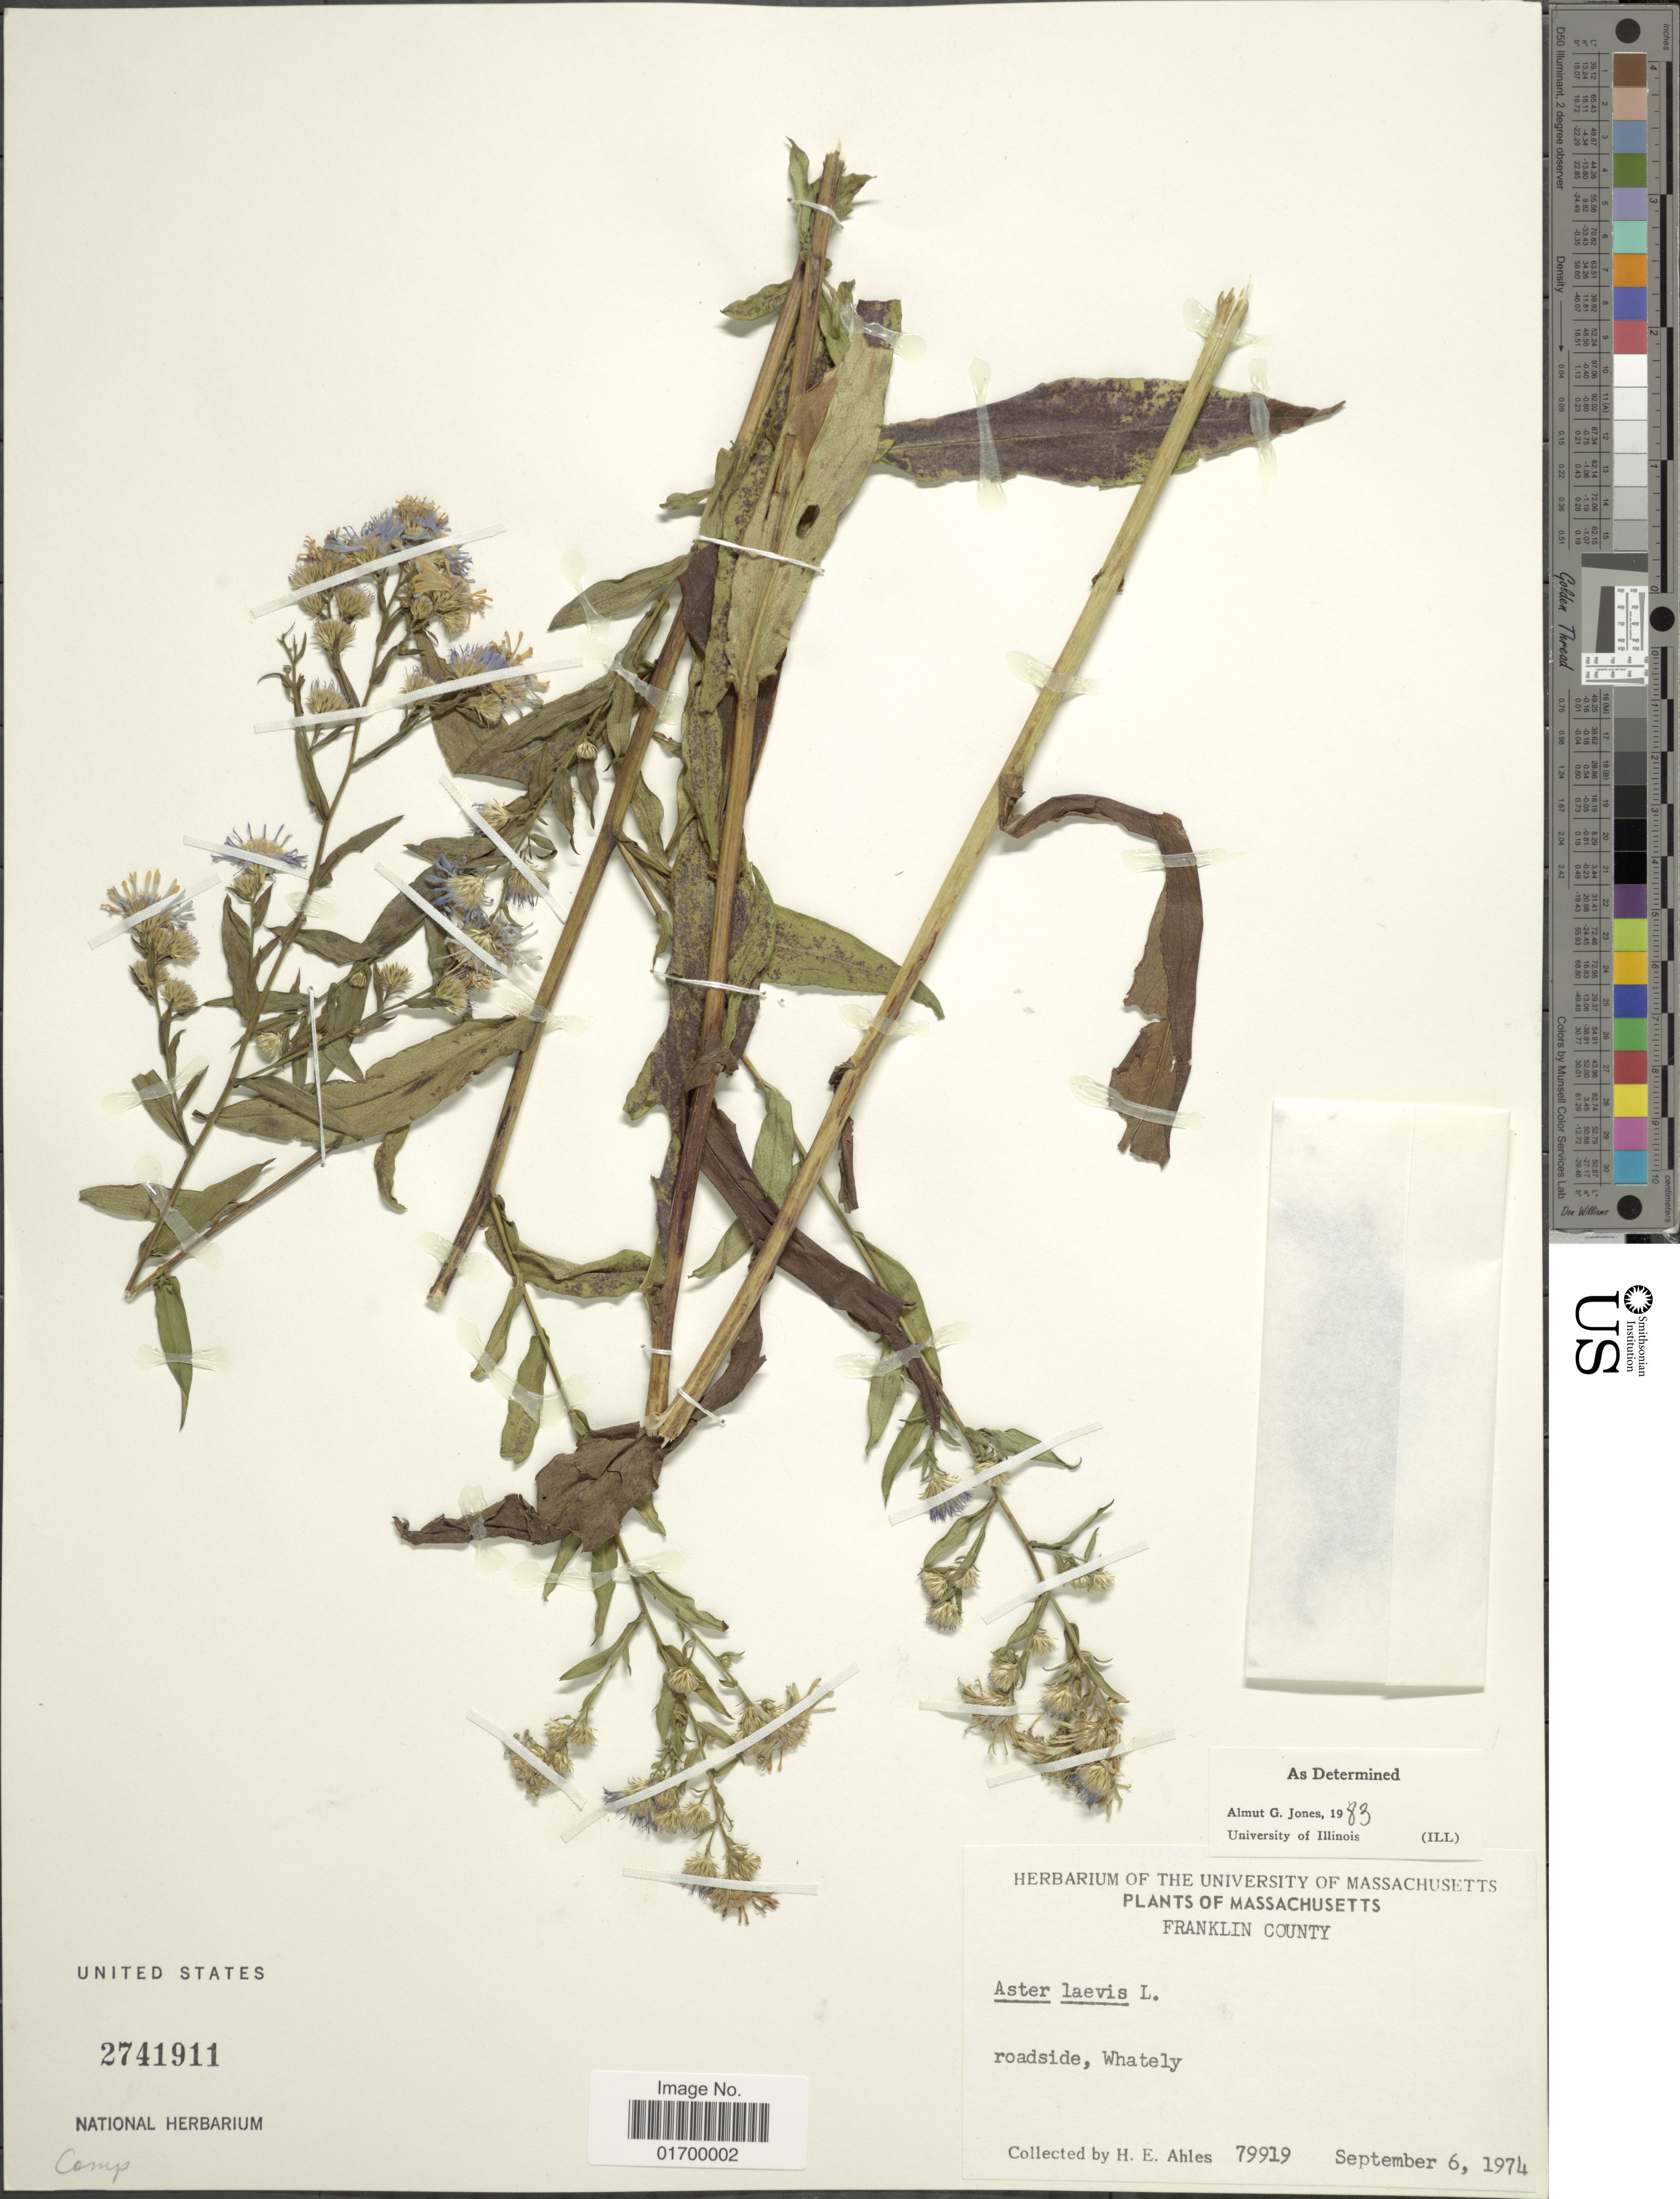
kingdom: Plantae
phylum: Tracheophyta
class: Magnoliopsida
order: Asterales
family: Asteraceae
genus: Symphyotrichum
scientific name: Symphyotrichum laeve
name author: (L.) Á. Löve & D. Löve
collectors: H. E. Ahles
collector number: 79919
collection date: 1974-09-06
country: United States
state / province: Massachusetts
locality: Franklin County, roadside, Whately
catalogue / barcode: US 2741991